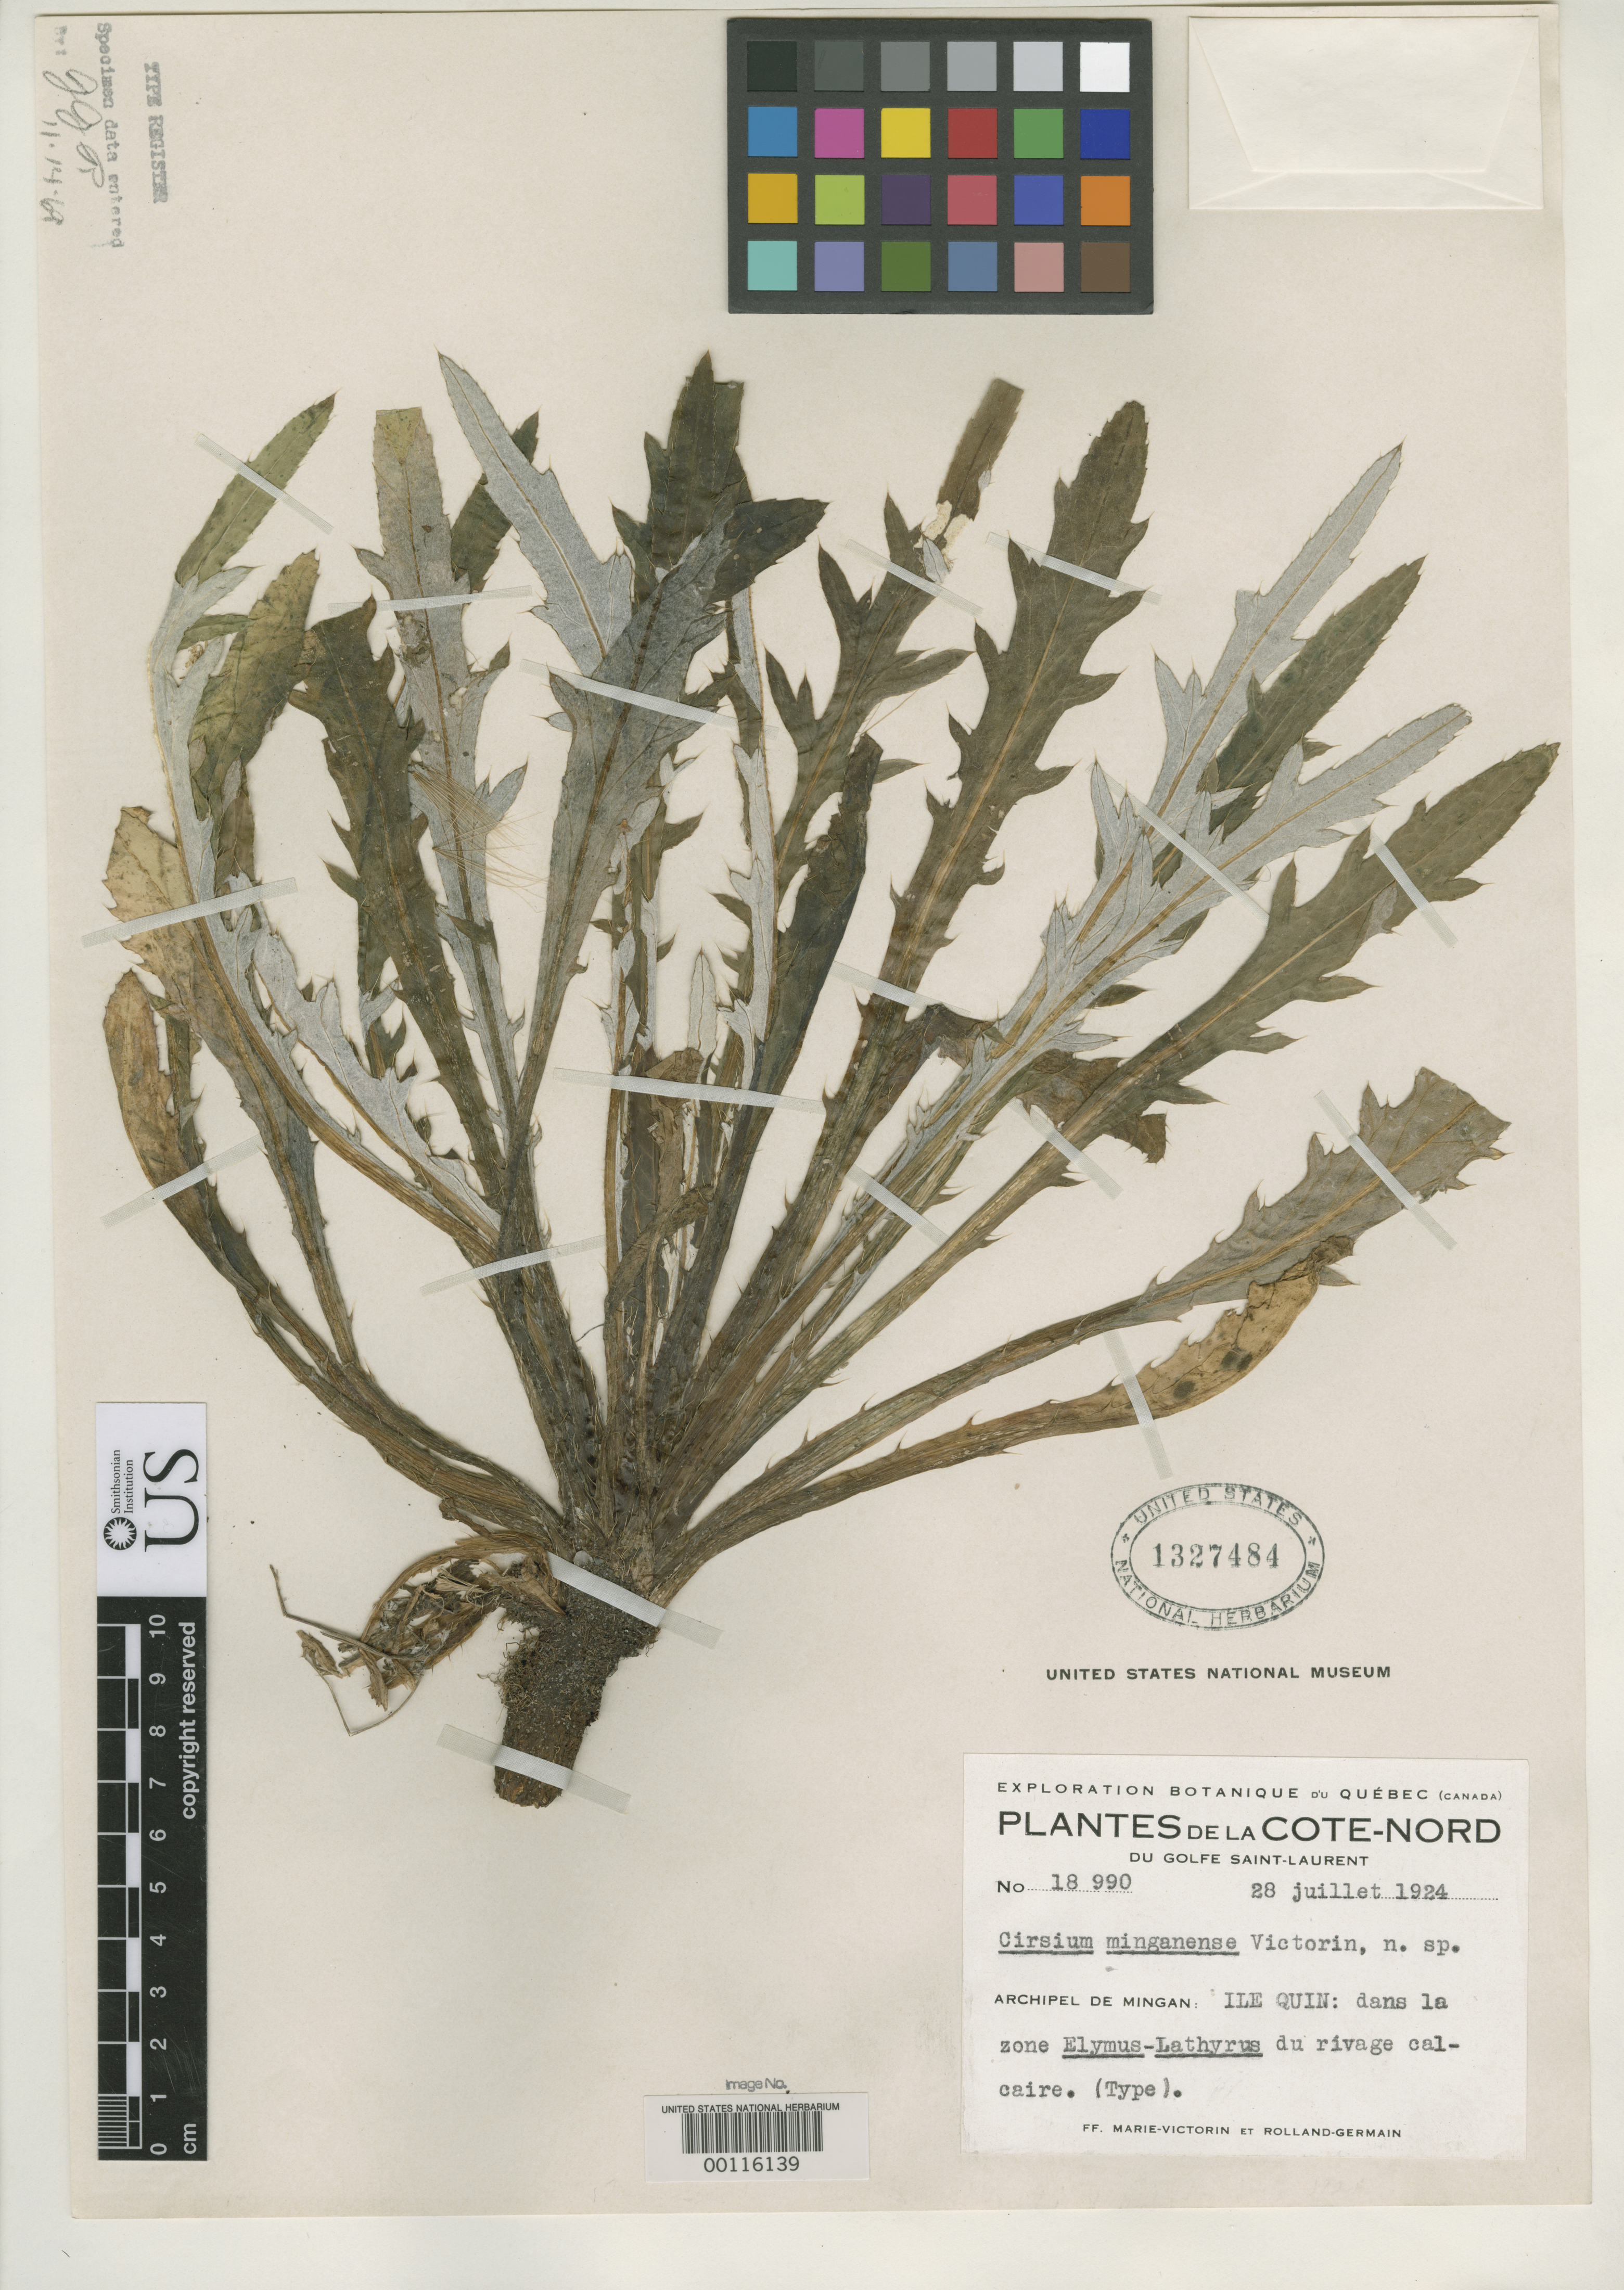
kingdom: Plantae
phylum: Tracheophyta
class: Magnoliopsida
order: Asterales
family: Asteraceae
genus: Cirsium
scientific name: Cirsium minganense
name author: Vict.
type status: Type Collection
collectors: Fr. Marie-Victorin & Rolland-Germain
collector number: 18990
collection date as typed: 28 Jul 1924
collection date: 1924-07-28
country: Canada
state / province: Quebec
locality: Gulf of St. Lawrence, Archipel de Mingan, Ile Quin, dans La Zone.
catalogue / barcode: US 1327484